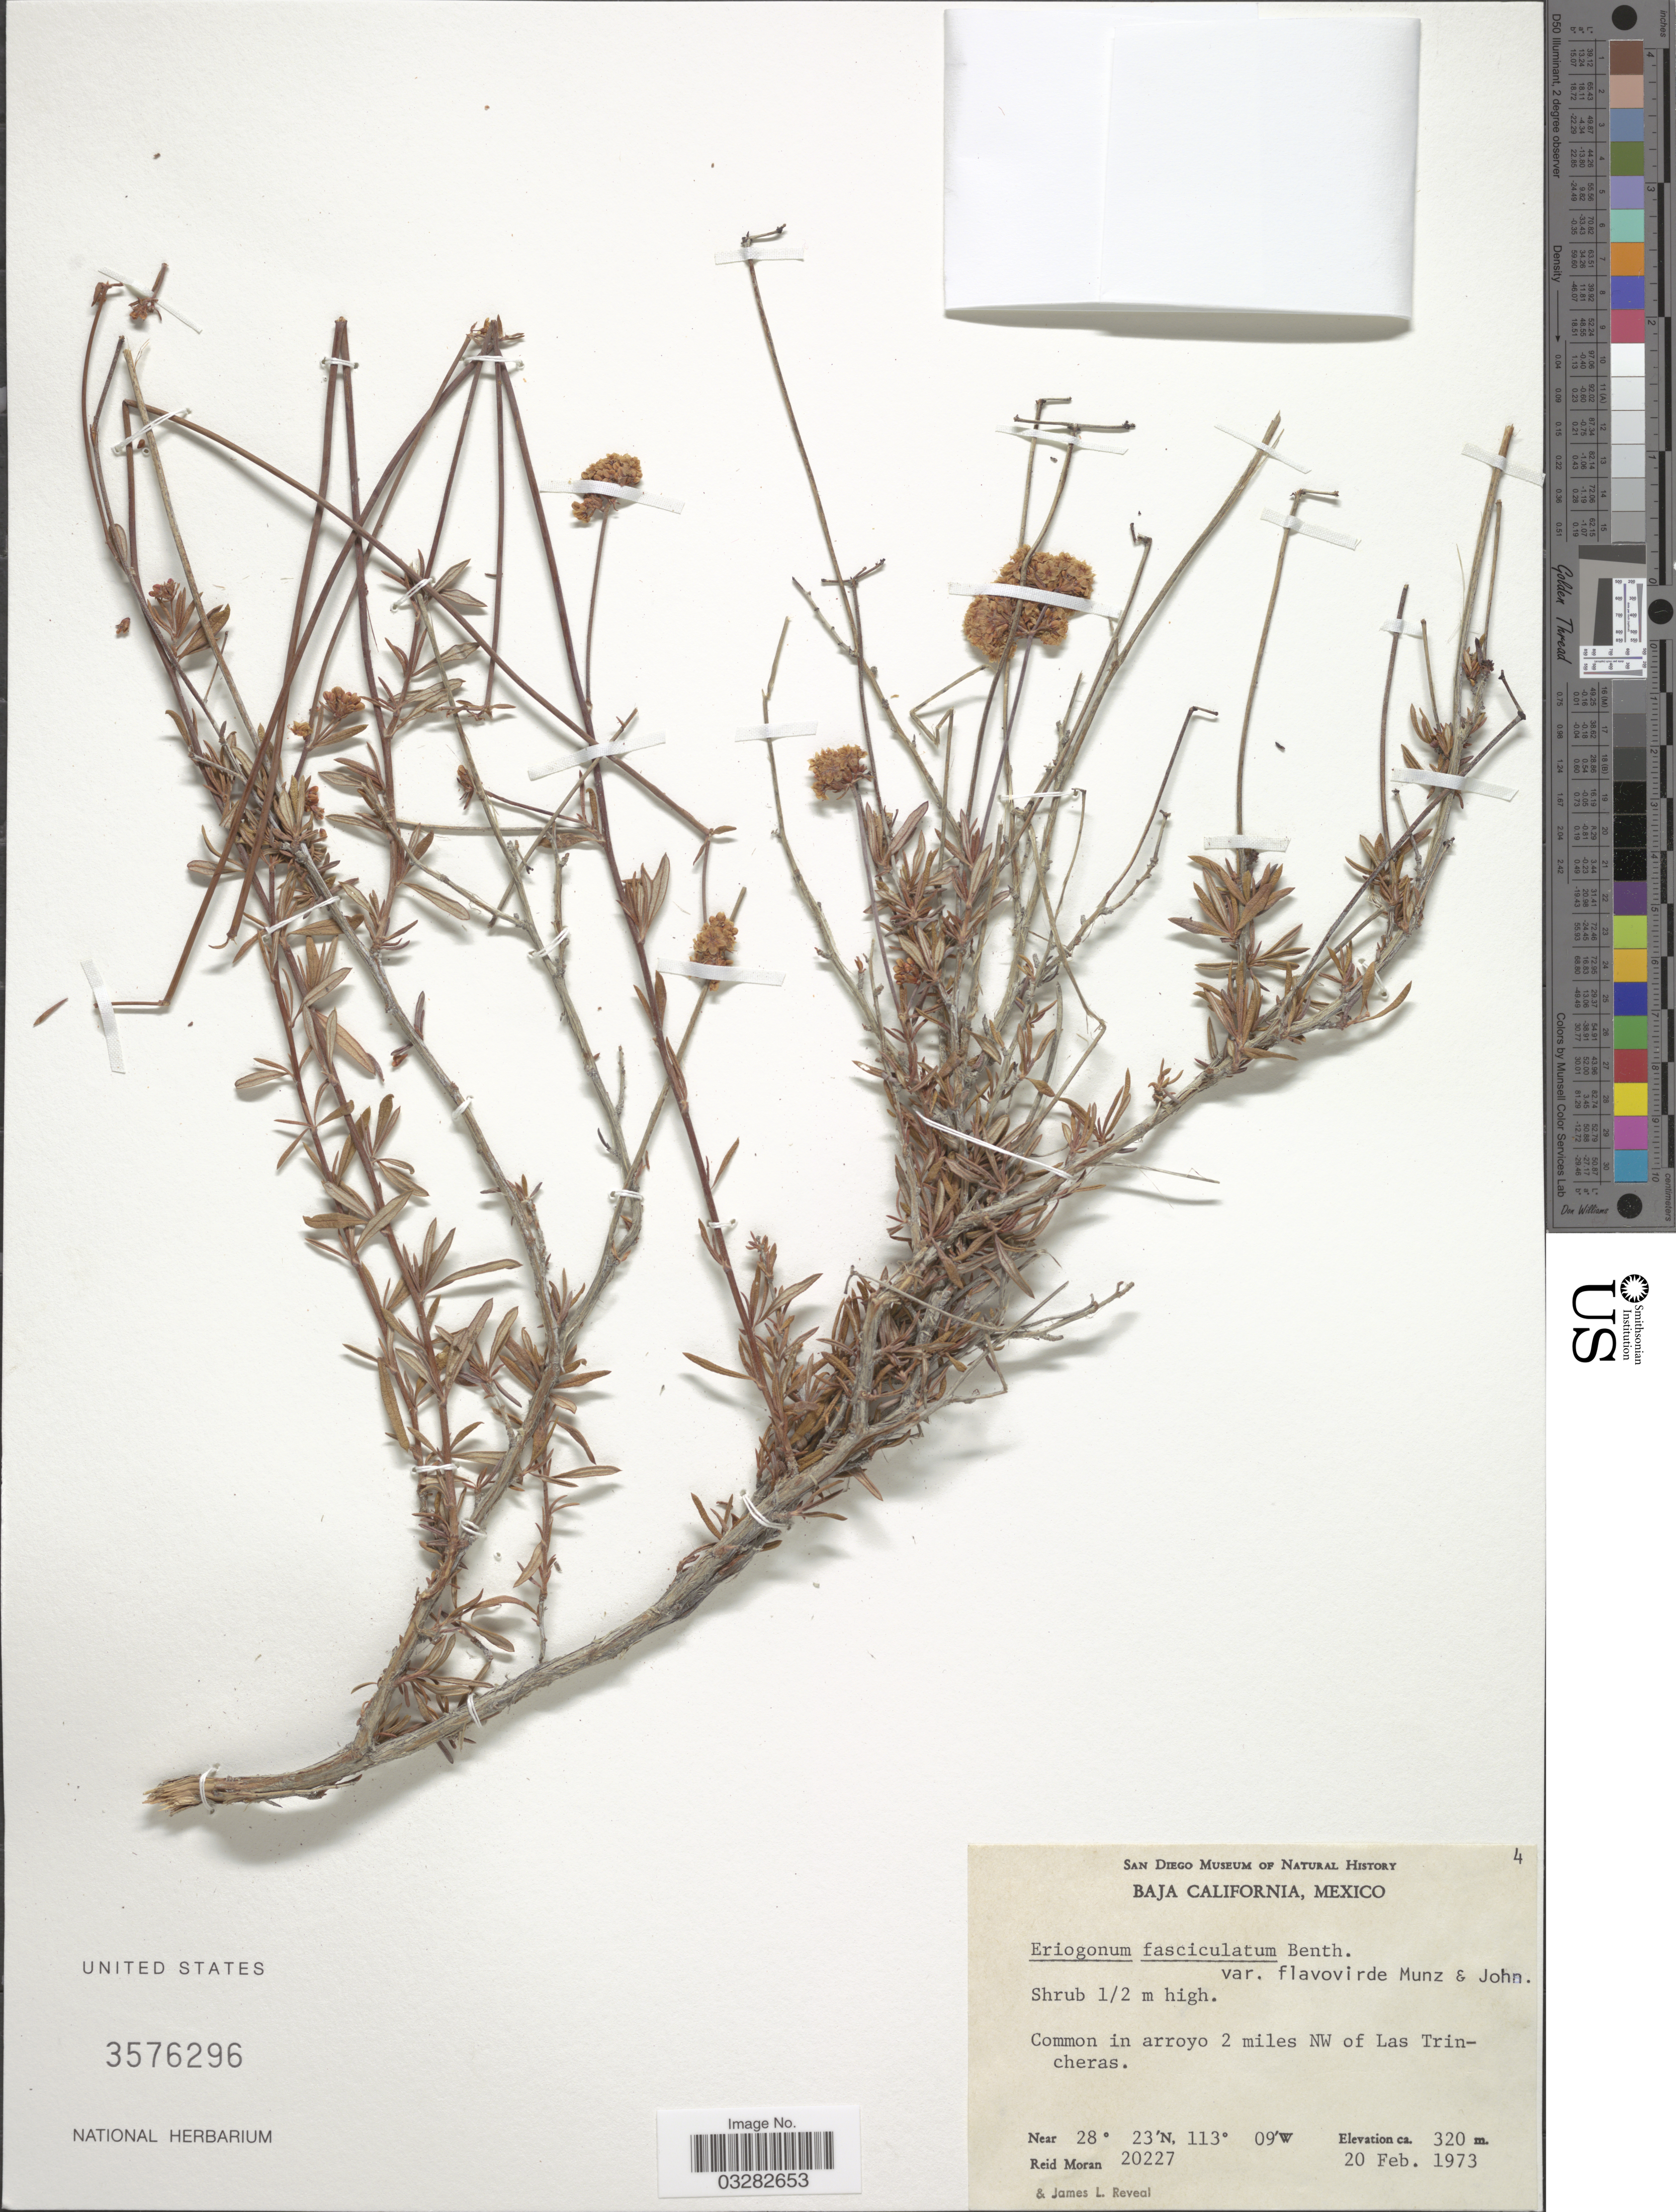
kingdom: Plantae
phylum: Tracheophyta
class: Magnoliopsida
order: Caryophyllales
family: Polygonaceae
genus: Eriogonum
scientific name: Eriogonum fasciculatum var. fasciculatum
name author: Benth.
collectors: R. Moran & J. L. Reveal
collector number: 20227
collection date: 1973-02-20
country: Mexico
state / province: Baja California Norte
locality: Common in arroyo 2 miles NW of Las Trincheras.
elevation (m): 320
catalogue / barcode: US 3576296